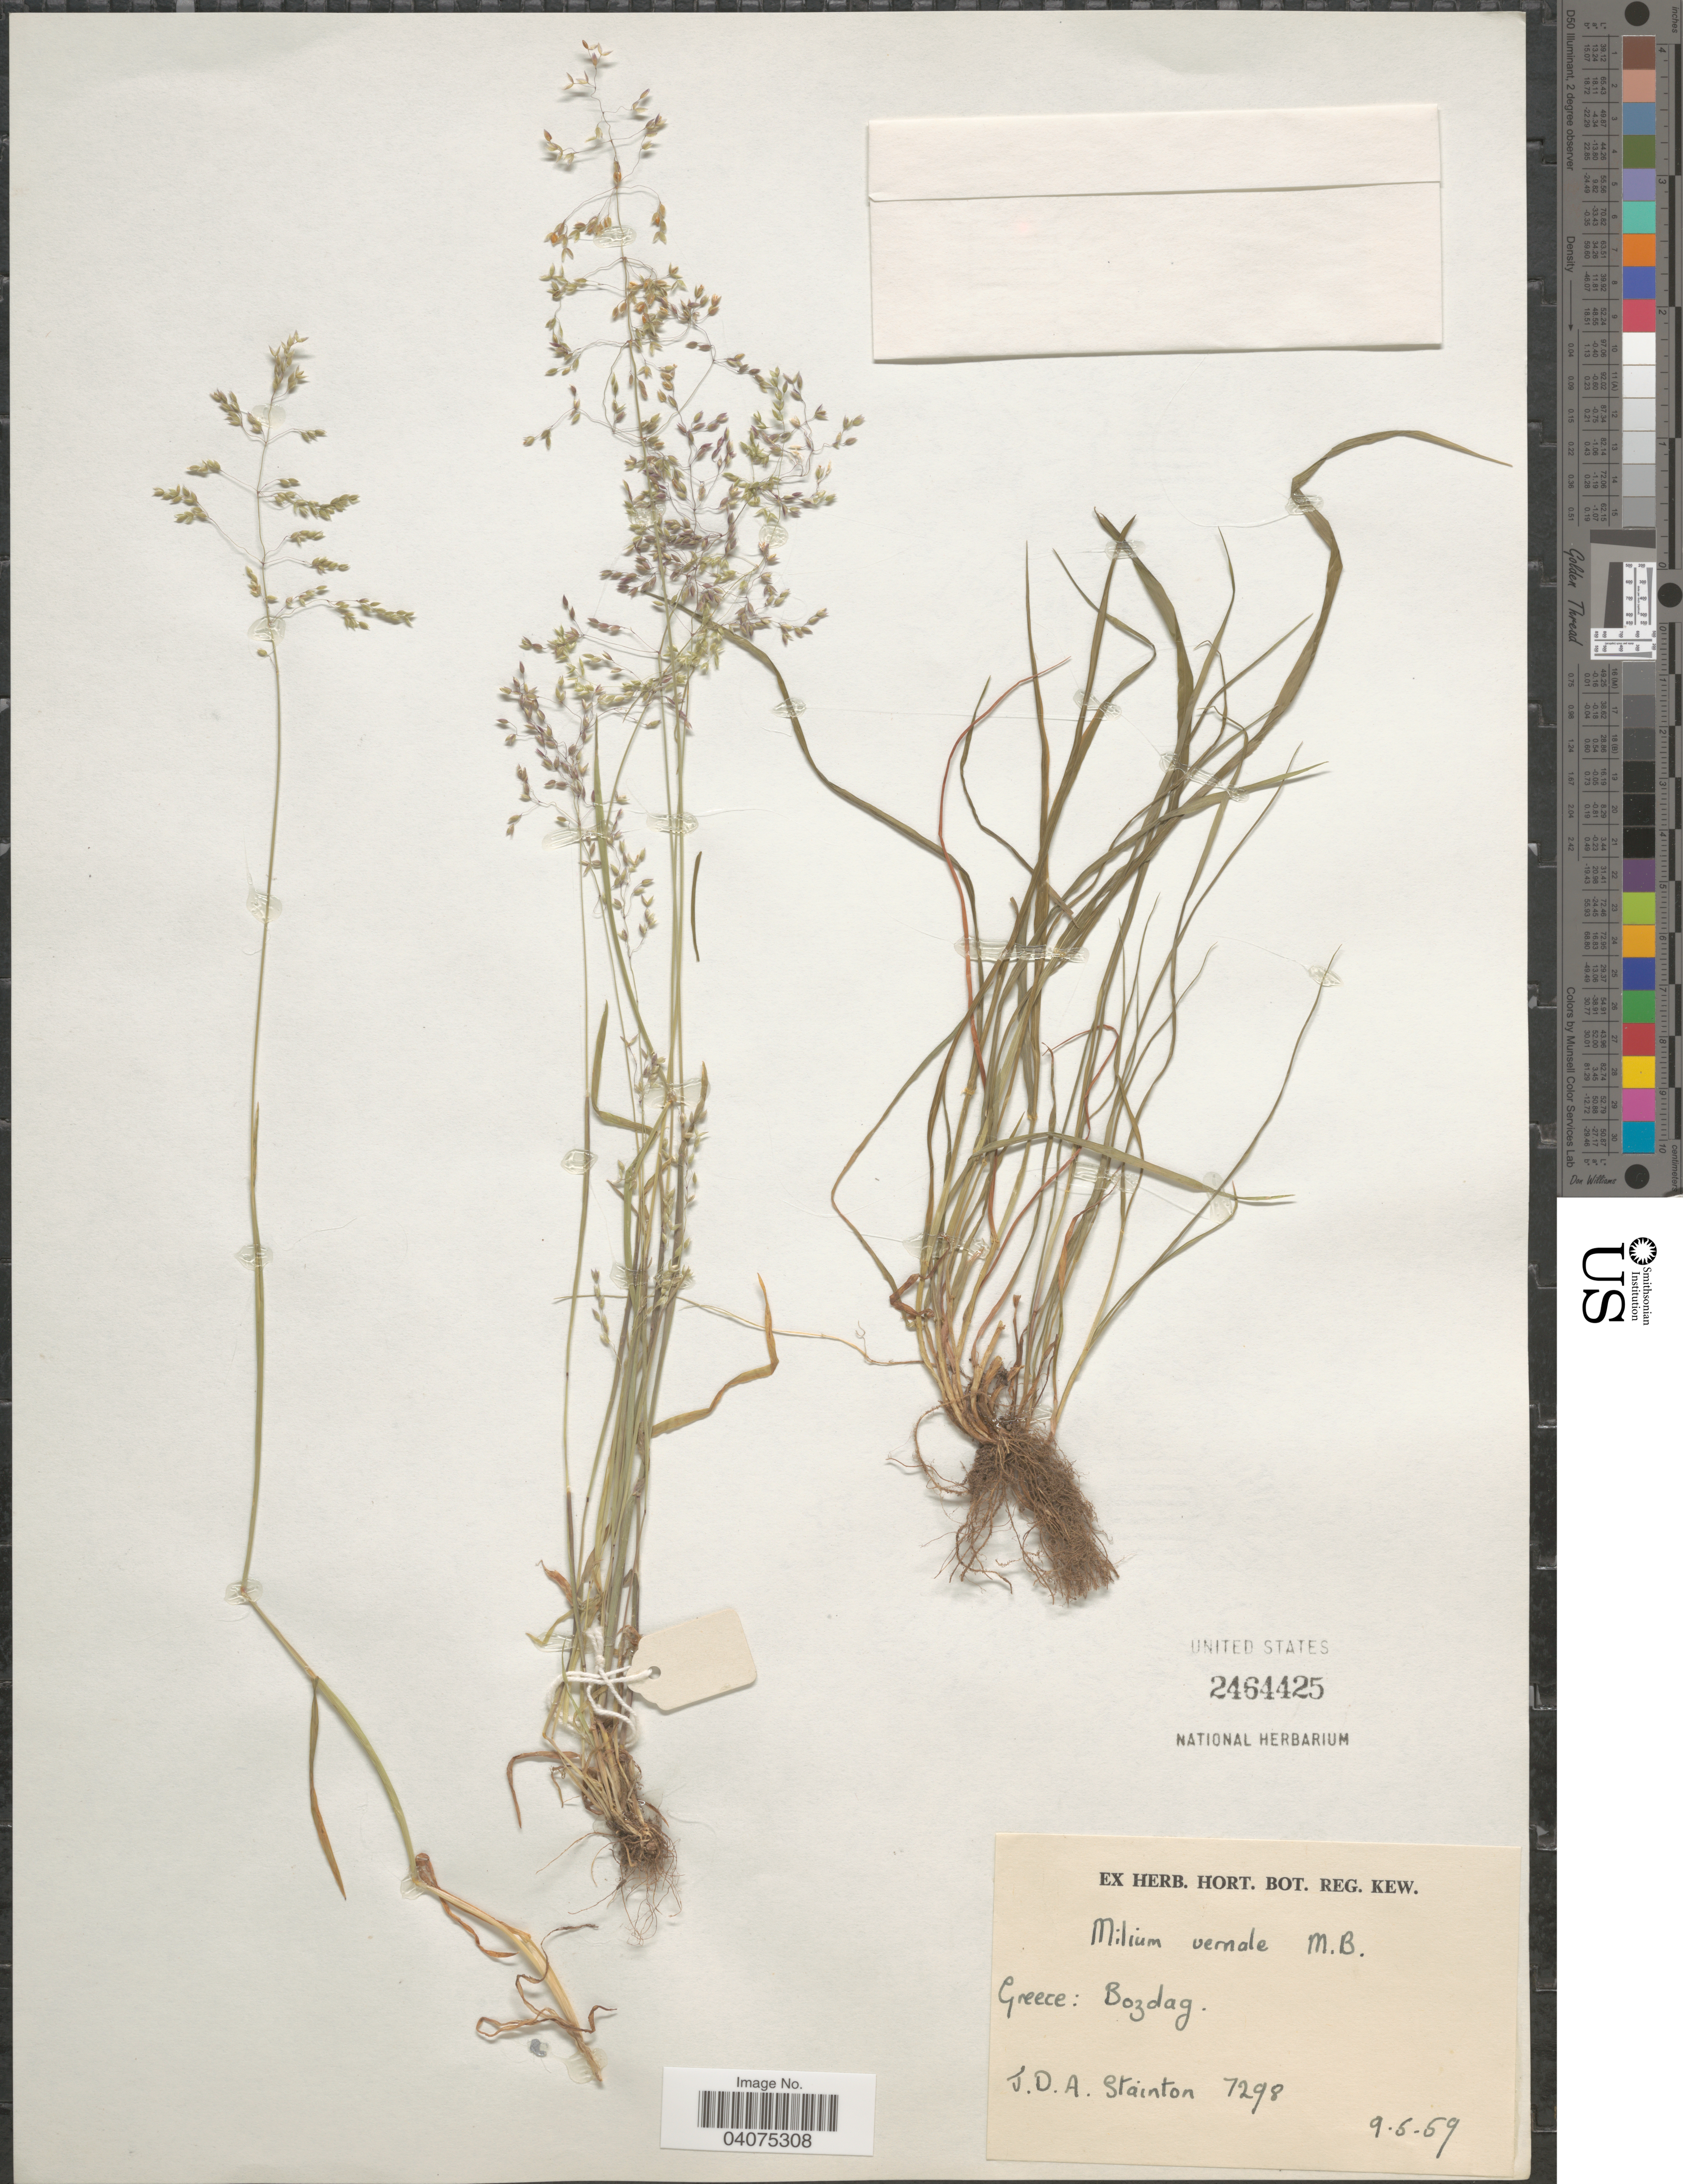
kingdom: Plantae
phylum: Tracheophyta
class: Liliopsida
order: Poales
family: Poaceae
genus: Milium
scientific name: Milium vernale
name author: M. Bieb.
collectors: J. Stainton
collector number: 7298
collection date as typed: Transcribed d/m/y: 9/6/69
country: Greece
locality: Bozdag.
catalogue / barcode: US 2464425